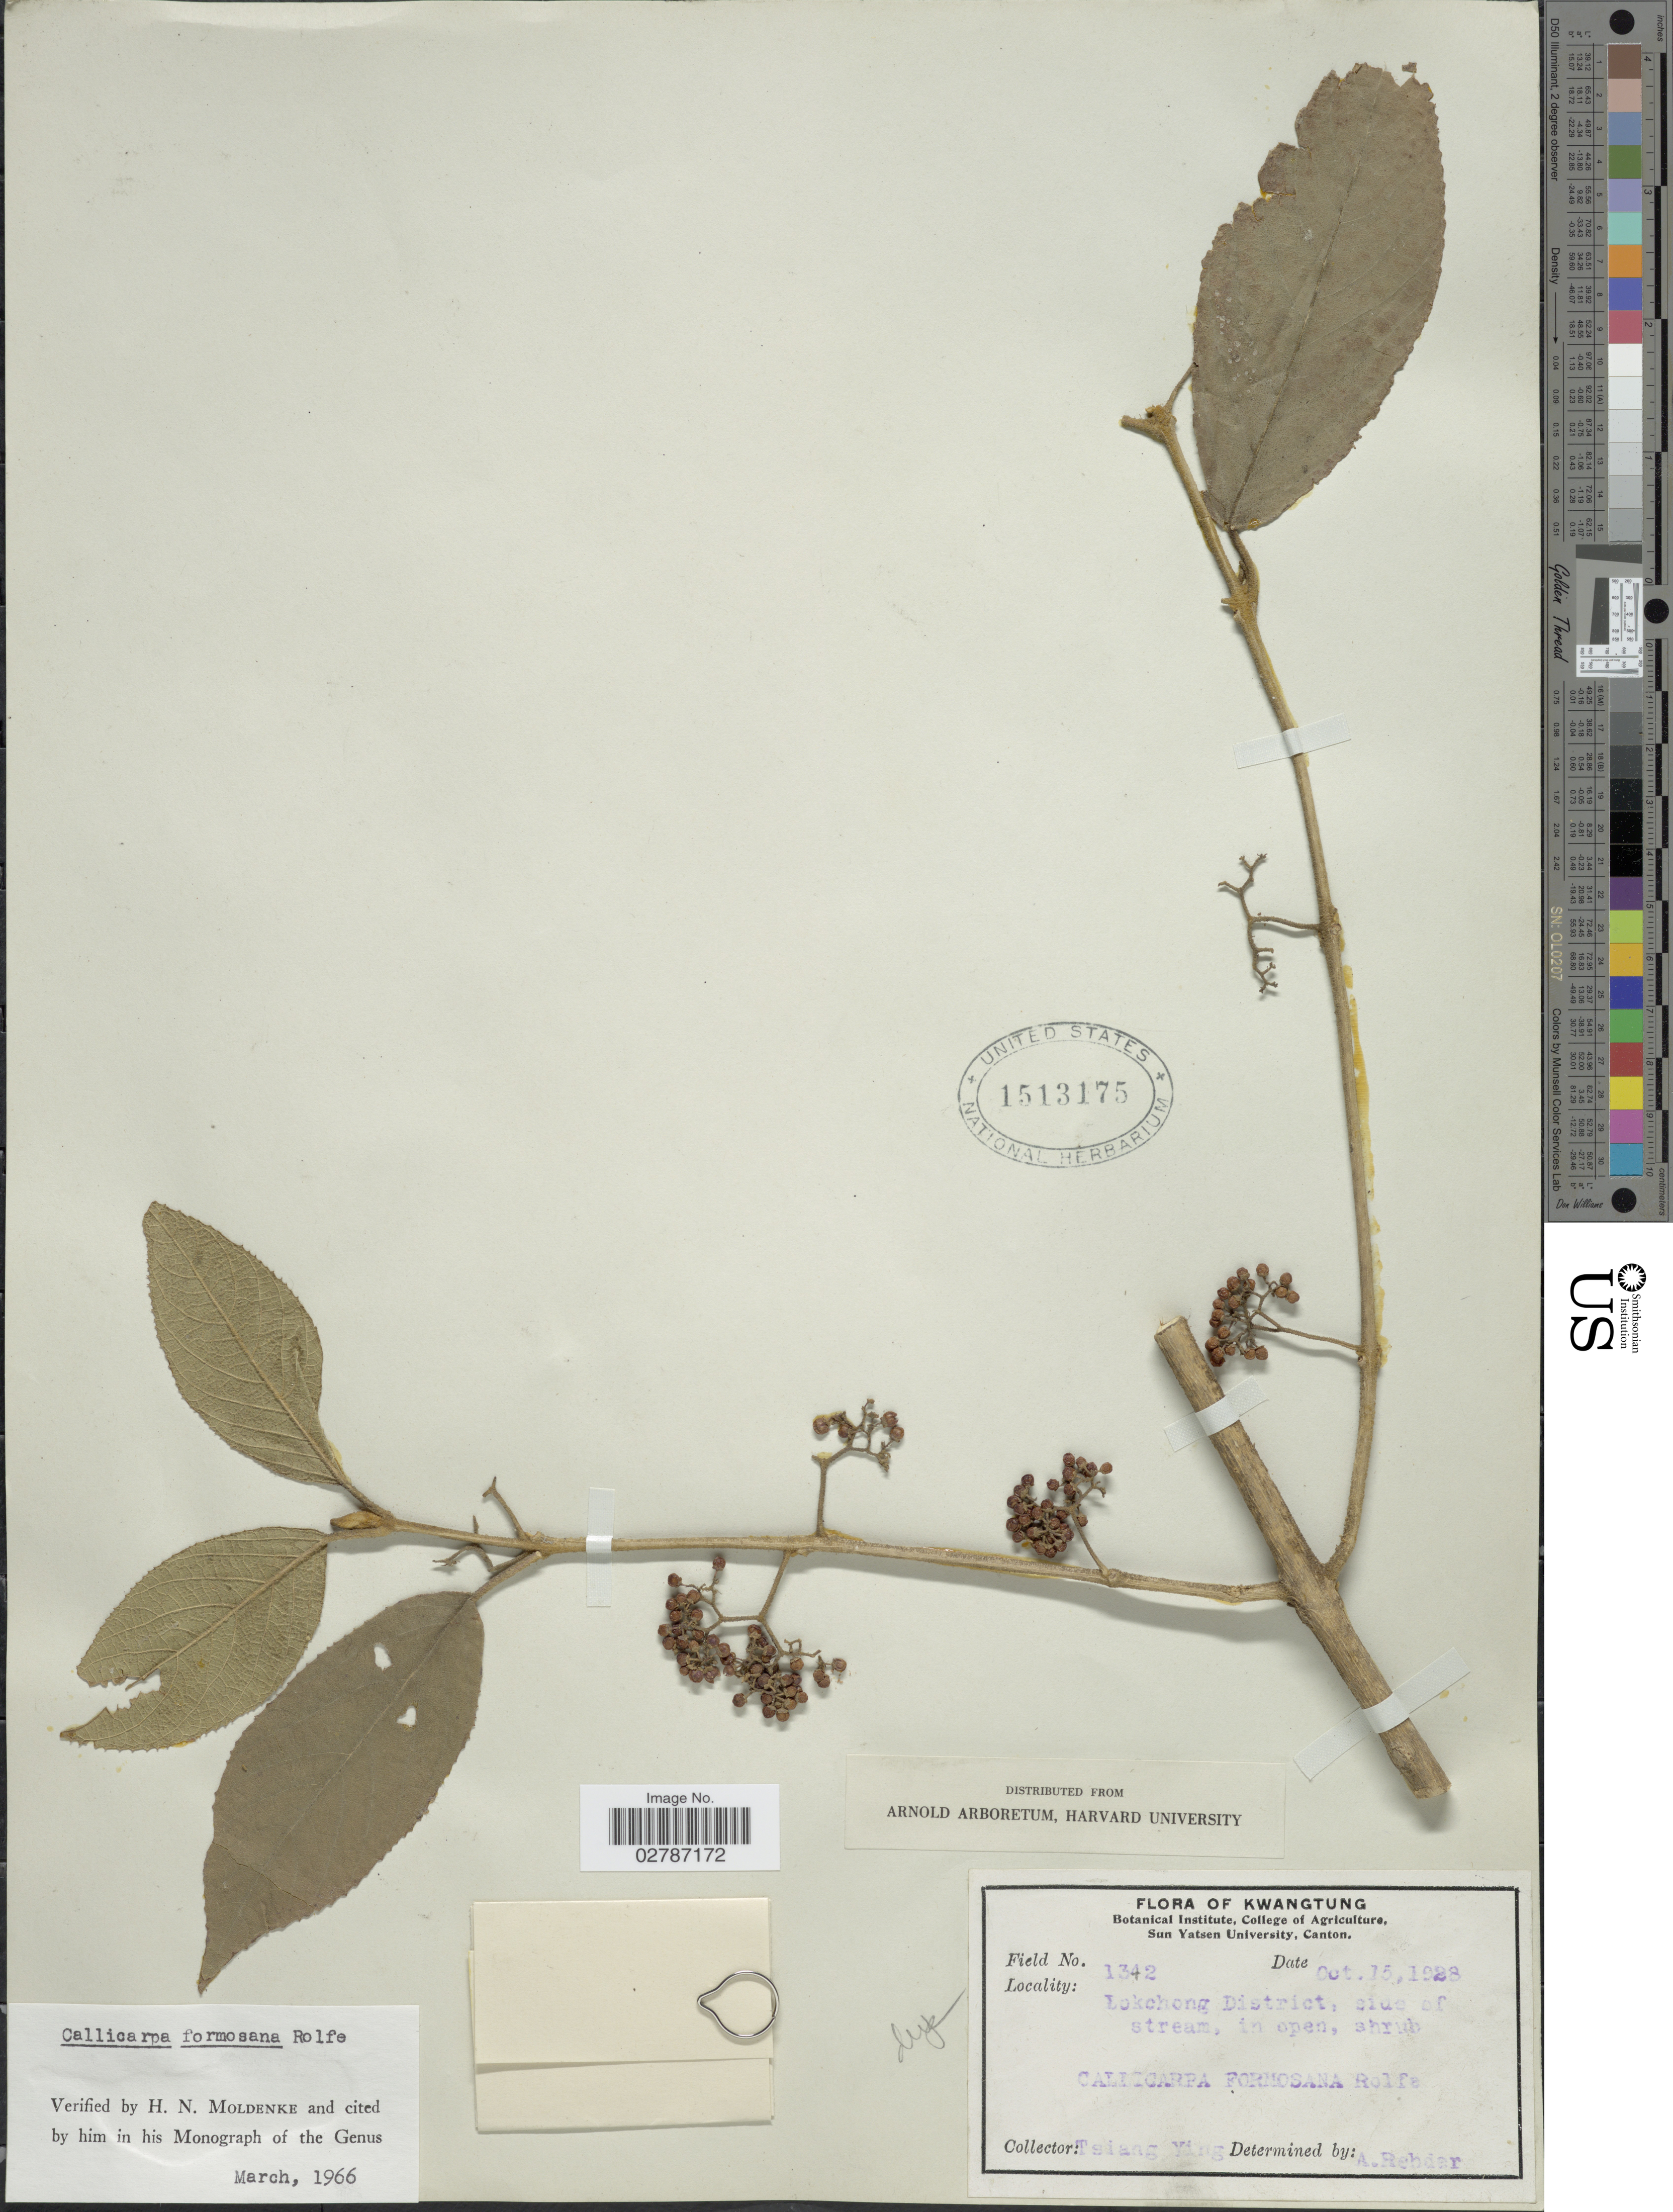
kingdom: Plantae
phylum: Tracheophyta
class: Magnoliopsida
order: Lamiales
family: Lamiaceae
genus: Callicarpa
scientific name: Callicarpa formosana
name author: Rolfe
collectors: T. Ying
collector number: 1342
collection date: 1928-10-15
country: China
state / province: Guangdong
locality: Kwangtung. Lokchong District, side of stream.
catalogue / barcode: US 1513175